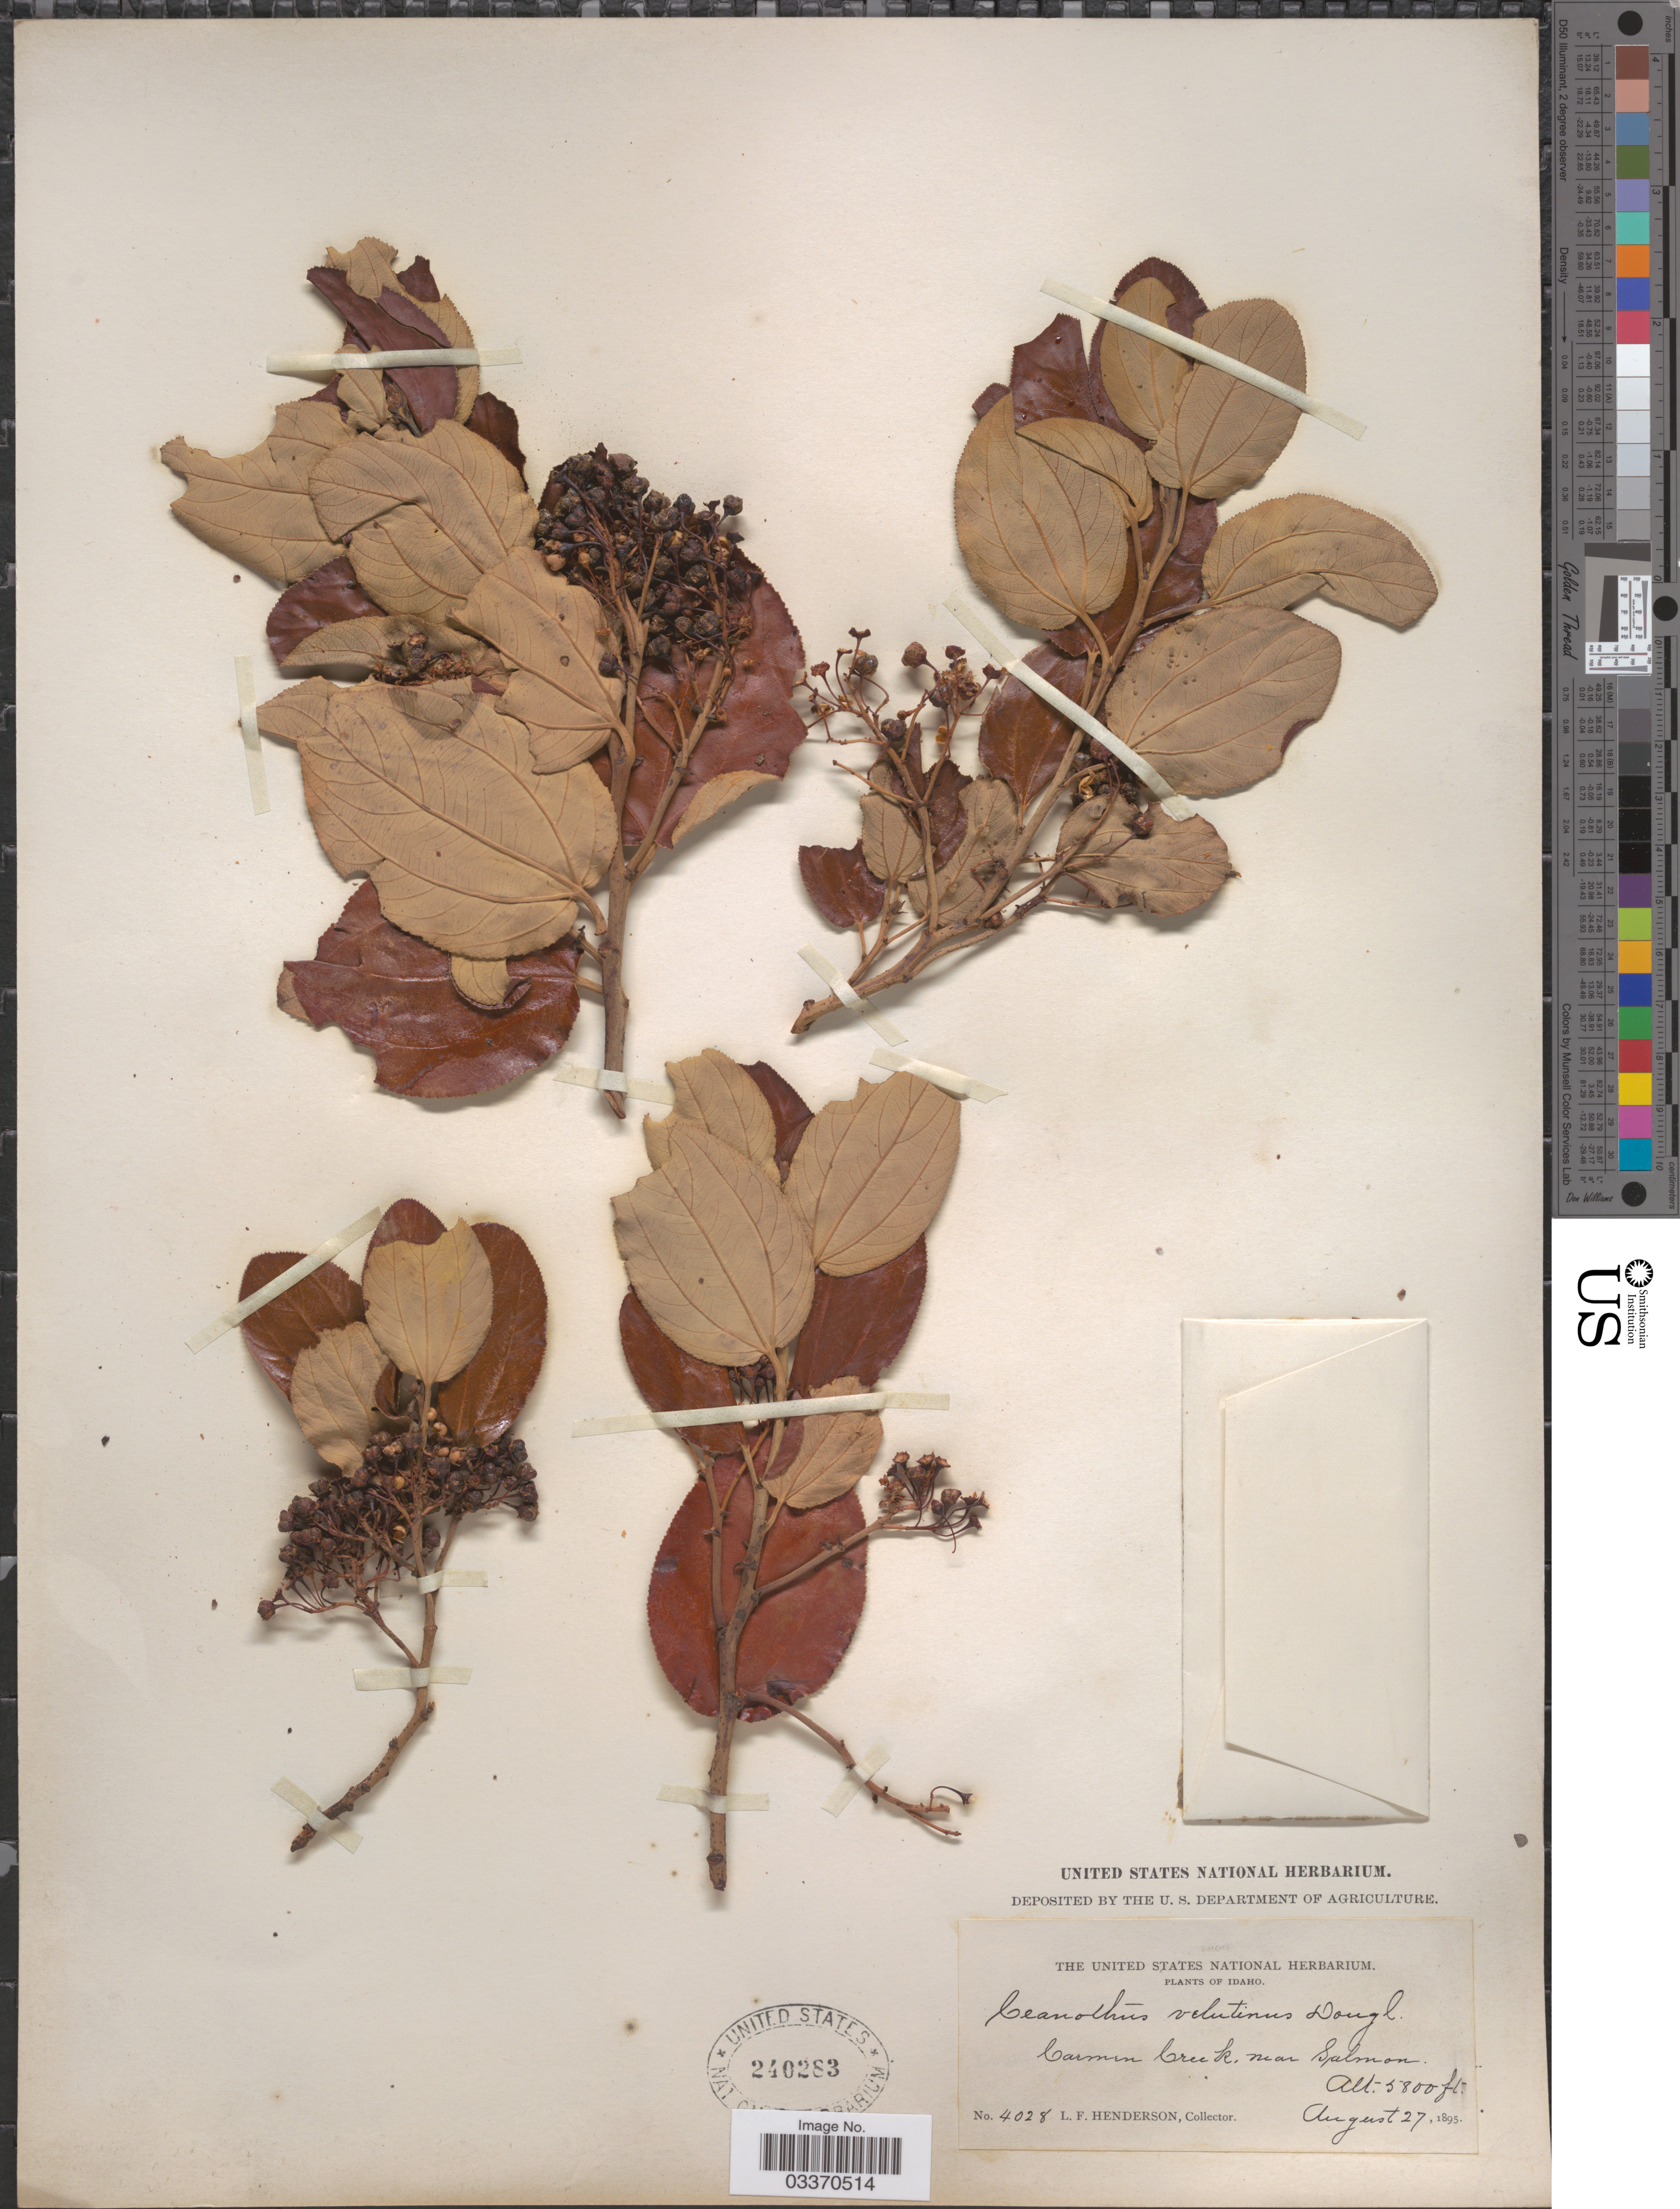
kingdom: Plantae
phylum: Tracheophyta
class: Magnoliopsida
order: Rosales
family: Rhamnaceae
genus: Ceanothus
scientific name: Ceanothus velutinus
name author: Douglas ex Hook.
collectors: L. Henderson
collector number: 4028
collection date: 1895-08-27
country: United States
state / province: Idaho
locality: Carmen Creek, near Salmon.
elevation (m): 1768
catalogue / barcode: US 240283